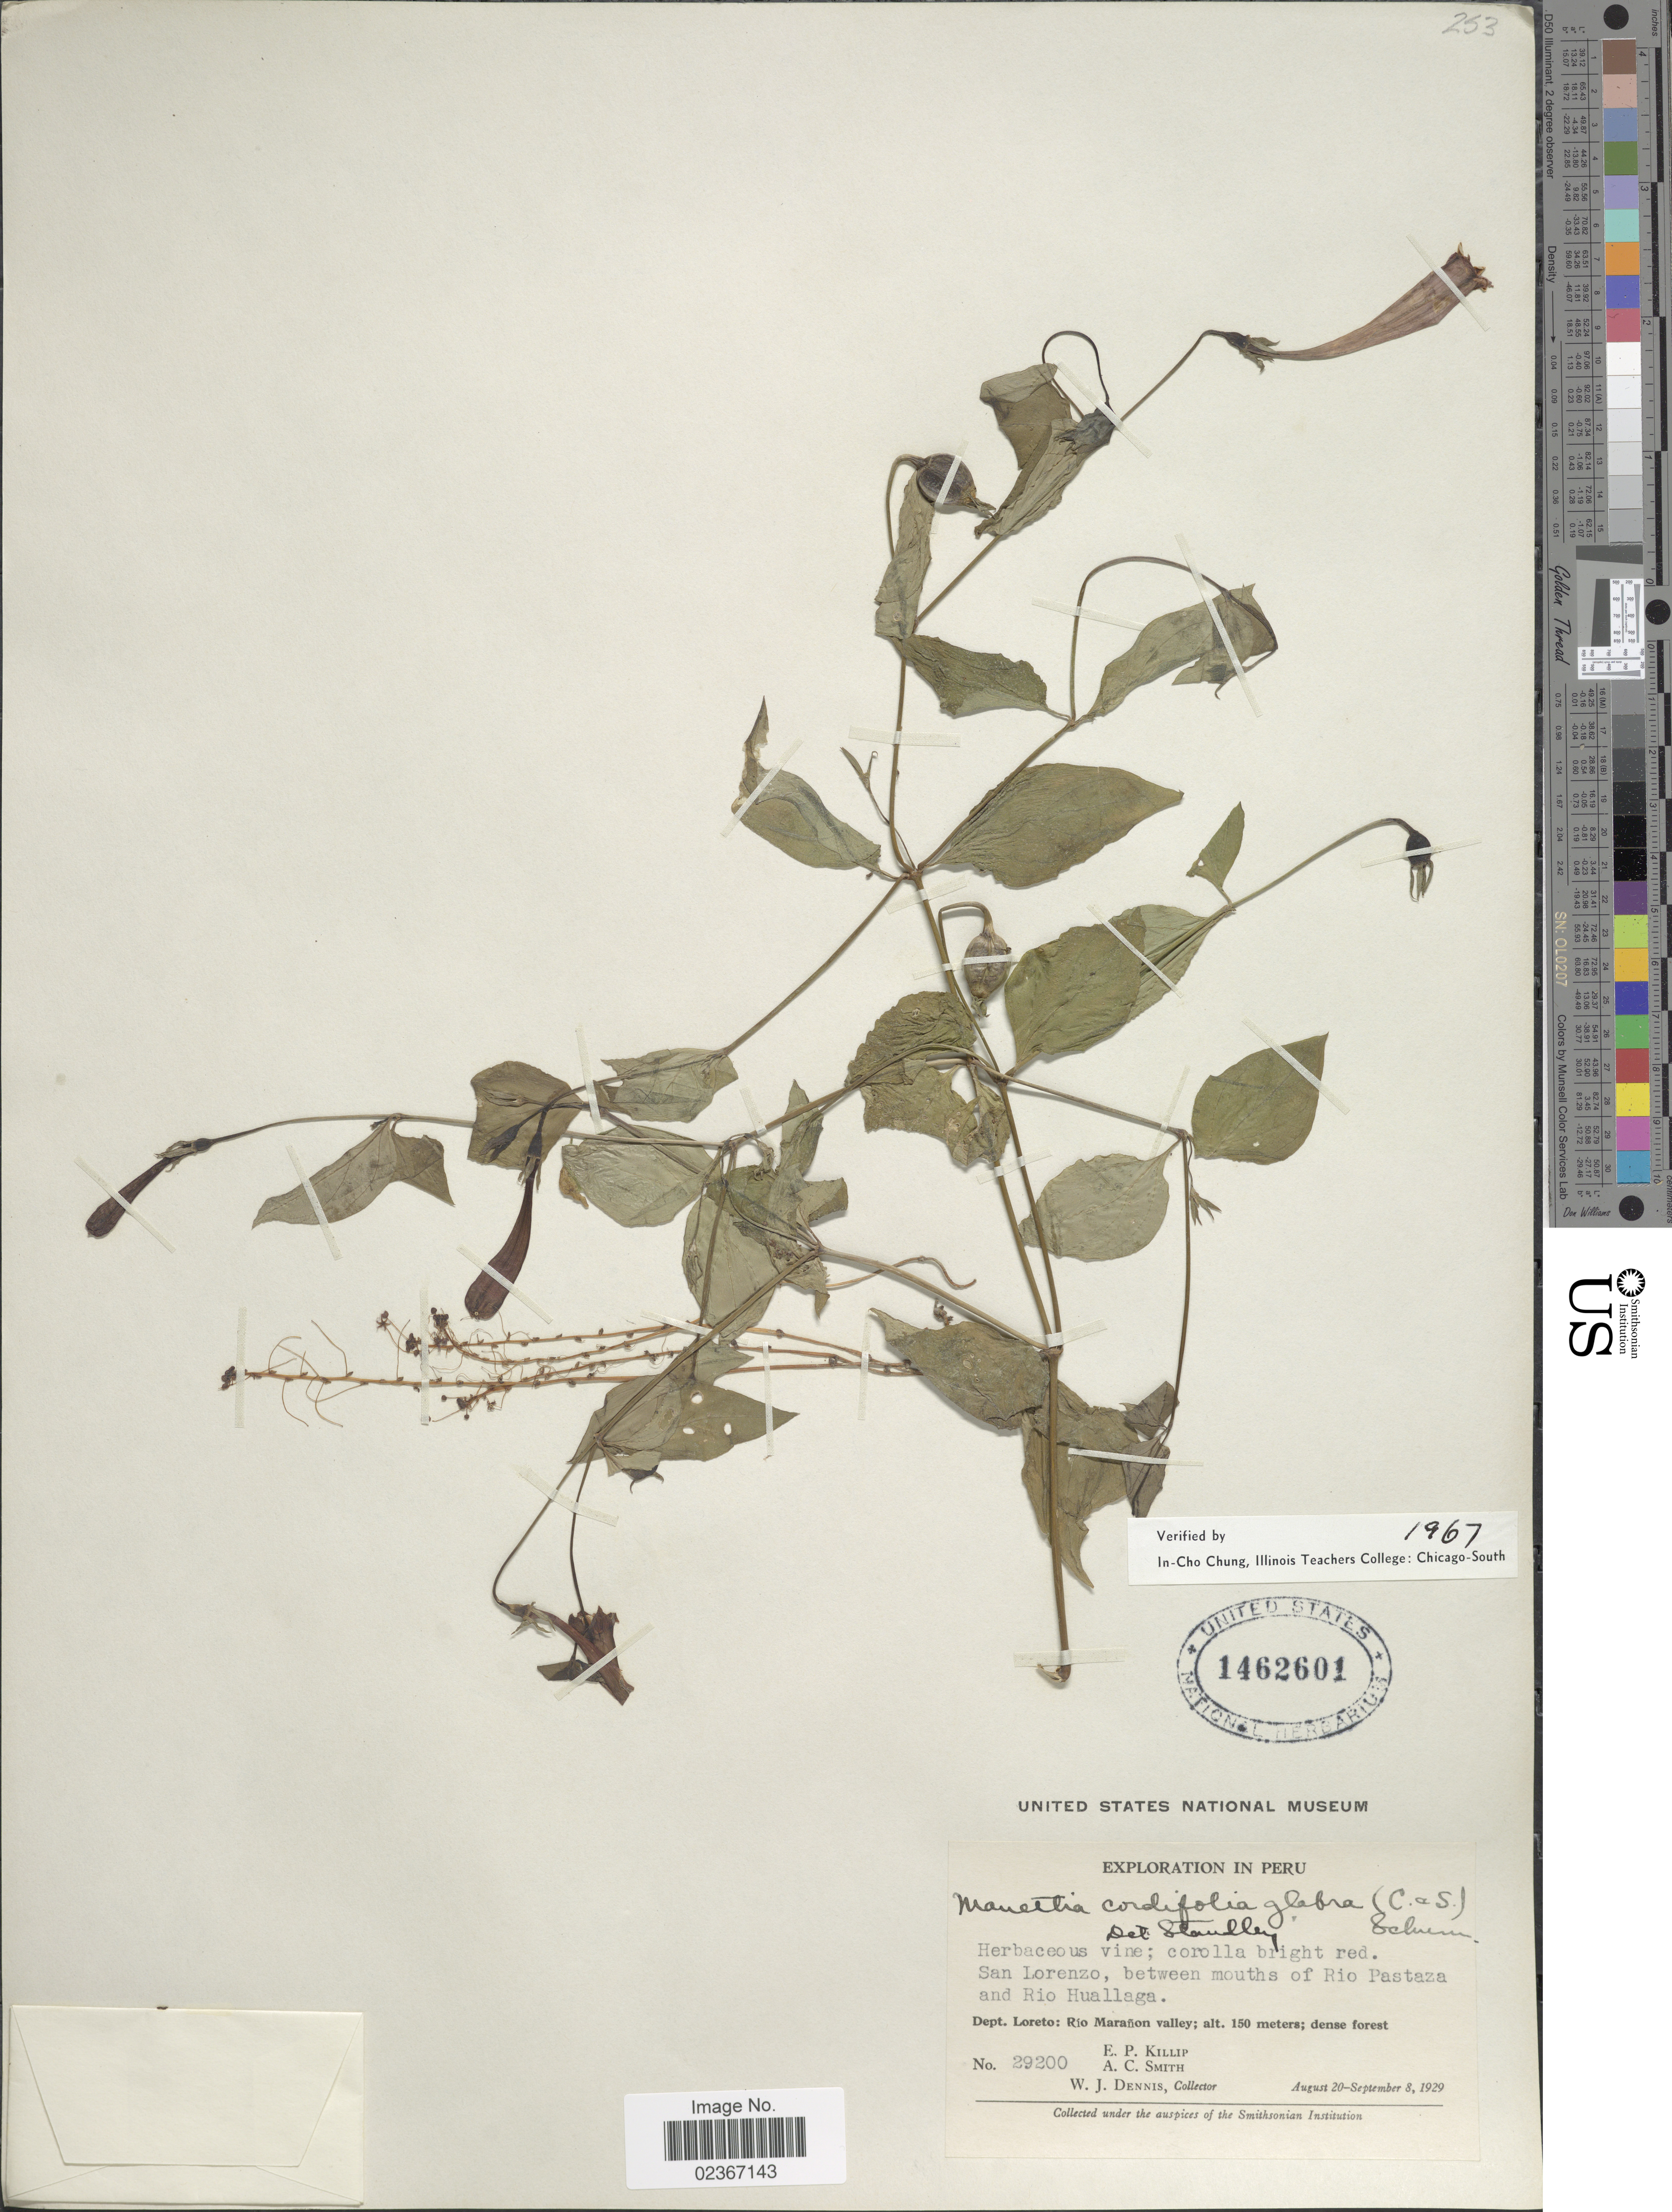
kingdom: Plantae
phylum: Tracheophyta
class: Magnoliopsida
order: Gentianales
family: Rubiaceae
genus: Manettia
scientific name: Manettia cordifolia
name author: Mart.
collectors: E. P. Killip, A. C. Smith & W. J. Dennis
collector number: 29200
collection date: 1929-08-20/1929-09-08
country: Peru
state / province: Loreto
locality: San Lorenzo, between mouths of Rio Pastaza and Rio Huallaga. Dept. Loreto: Rio Maranon valley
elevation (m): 150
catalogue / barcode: US 1462601